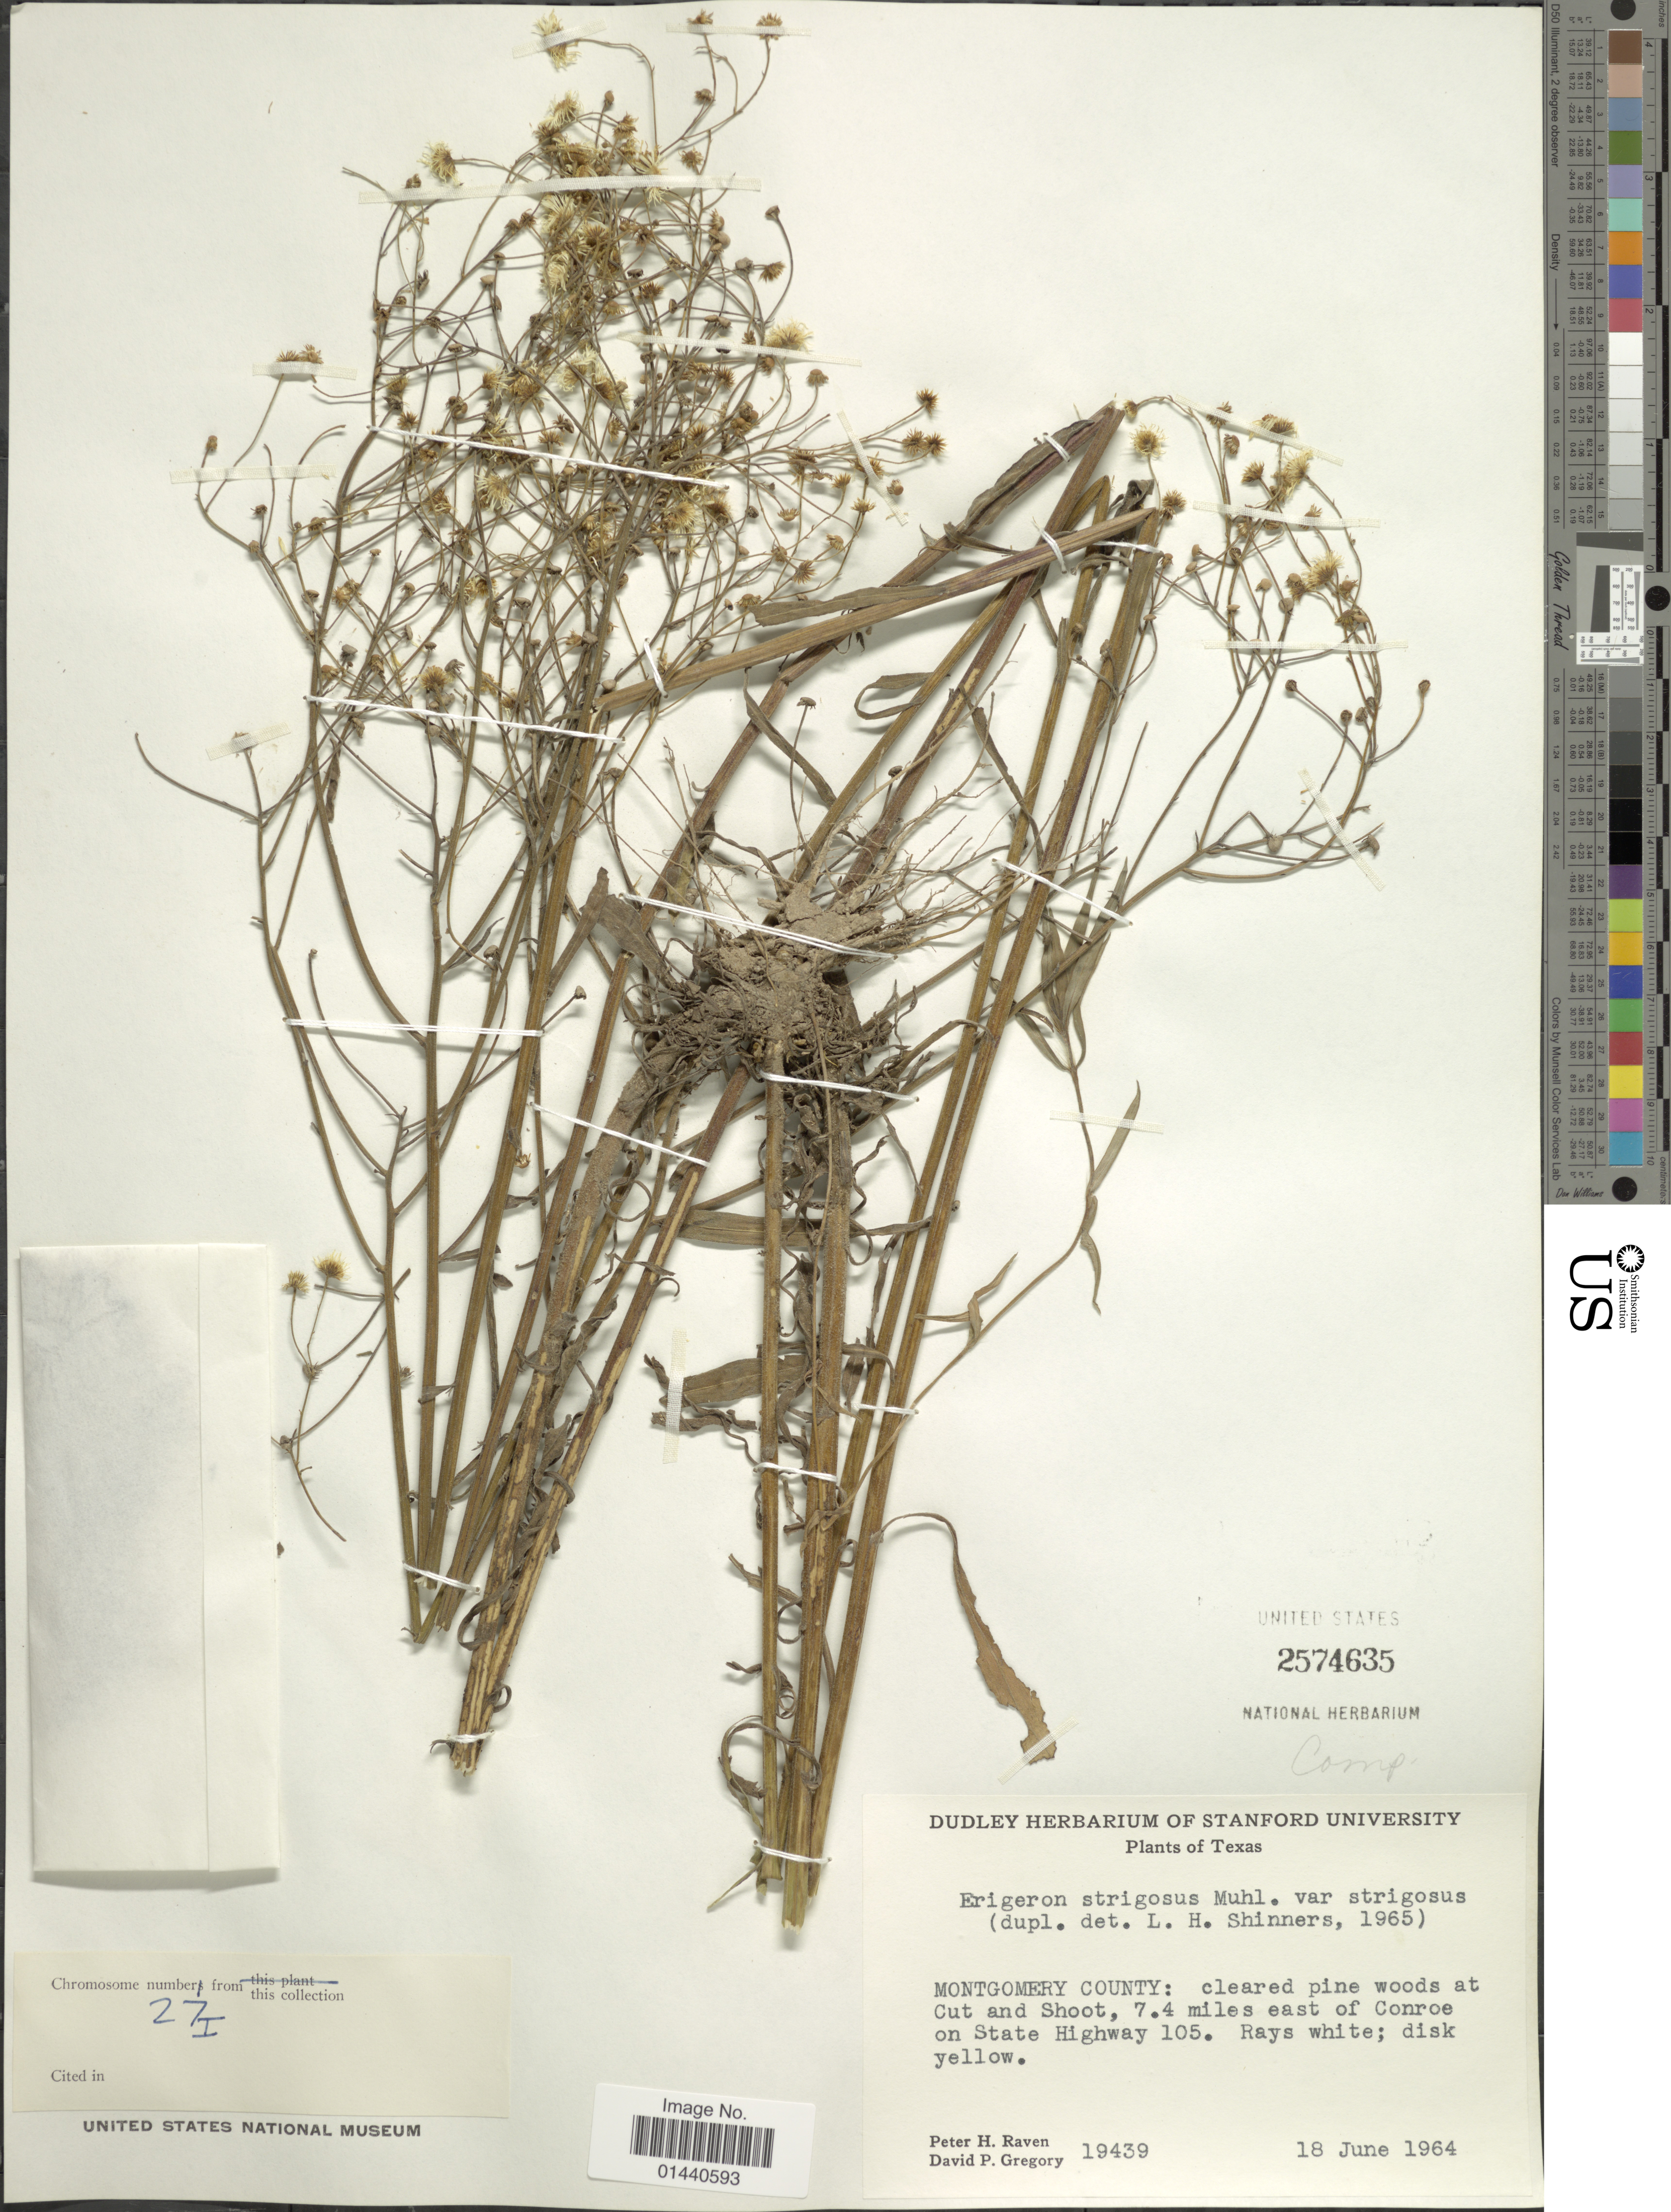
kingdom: Plantae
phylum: Tracheophyta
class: Magnoliopsida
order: Asterales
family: Asteraceae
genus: Erigeron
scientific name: Erigeron strigosus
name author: Muhl. ex Willd.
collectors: P. Raven & D. Gregory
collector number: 19439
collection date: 1964-06-18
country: United States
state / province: Texas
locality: Montgomery County: cleared pine woods at Cut and Shoot, 7.4 miles east of Conroe on State Highway 105.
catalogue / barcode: US 2574635